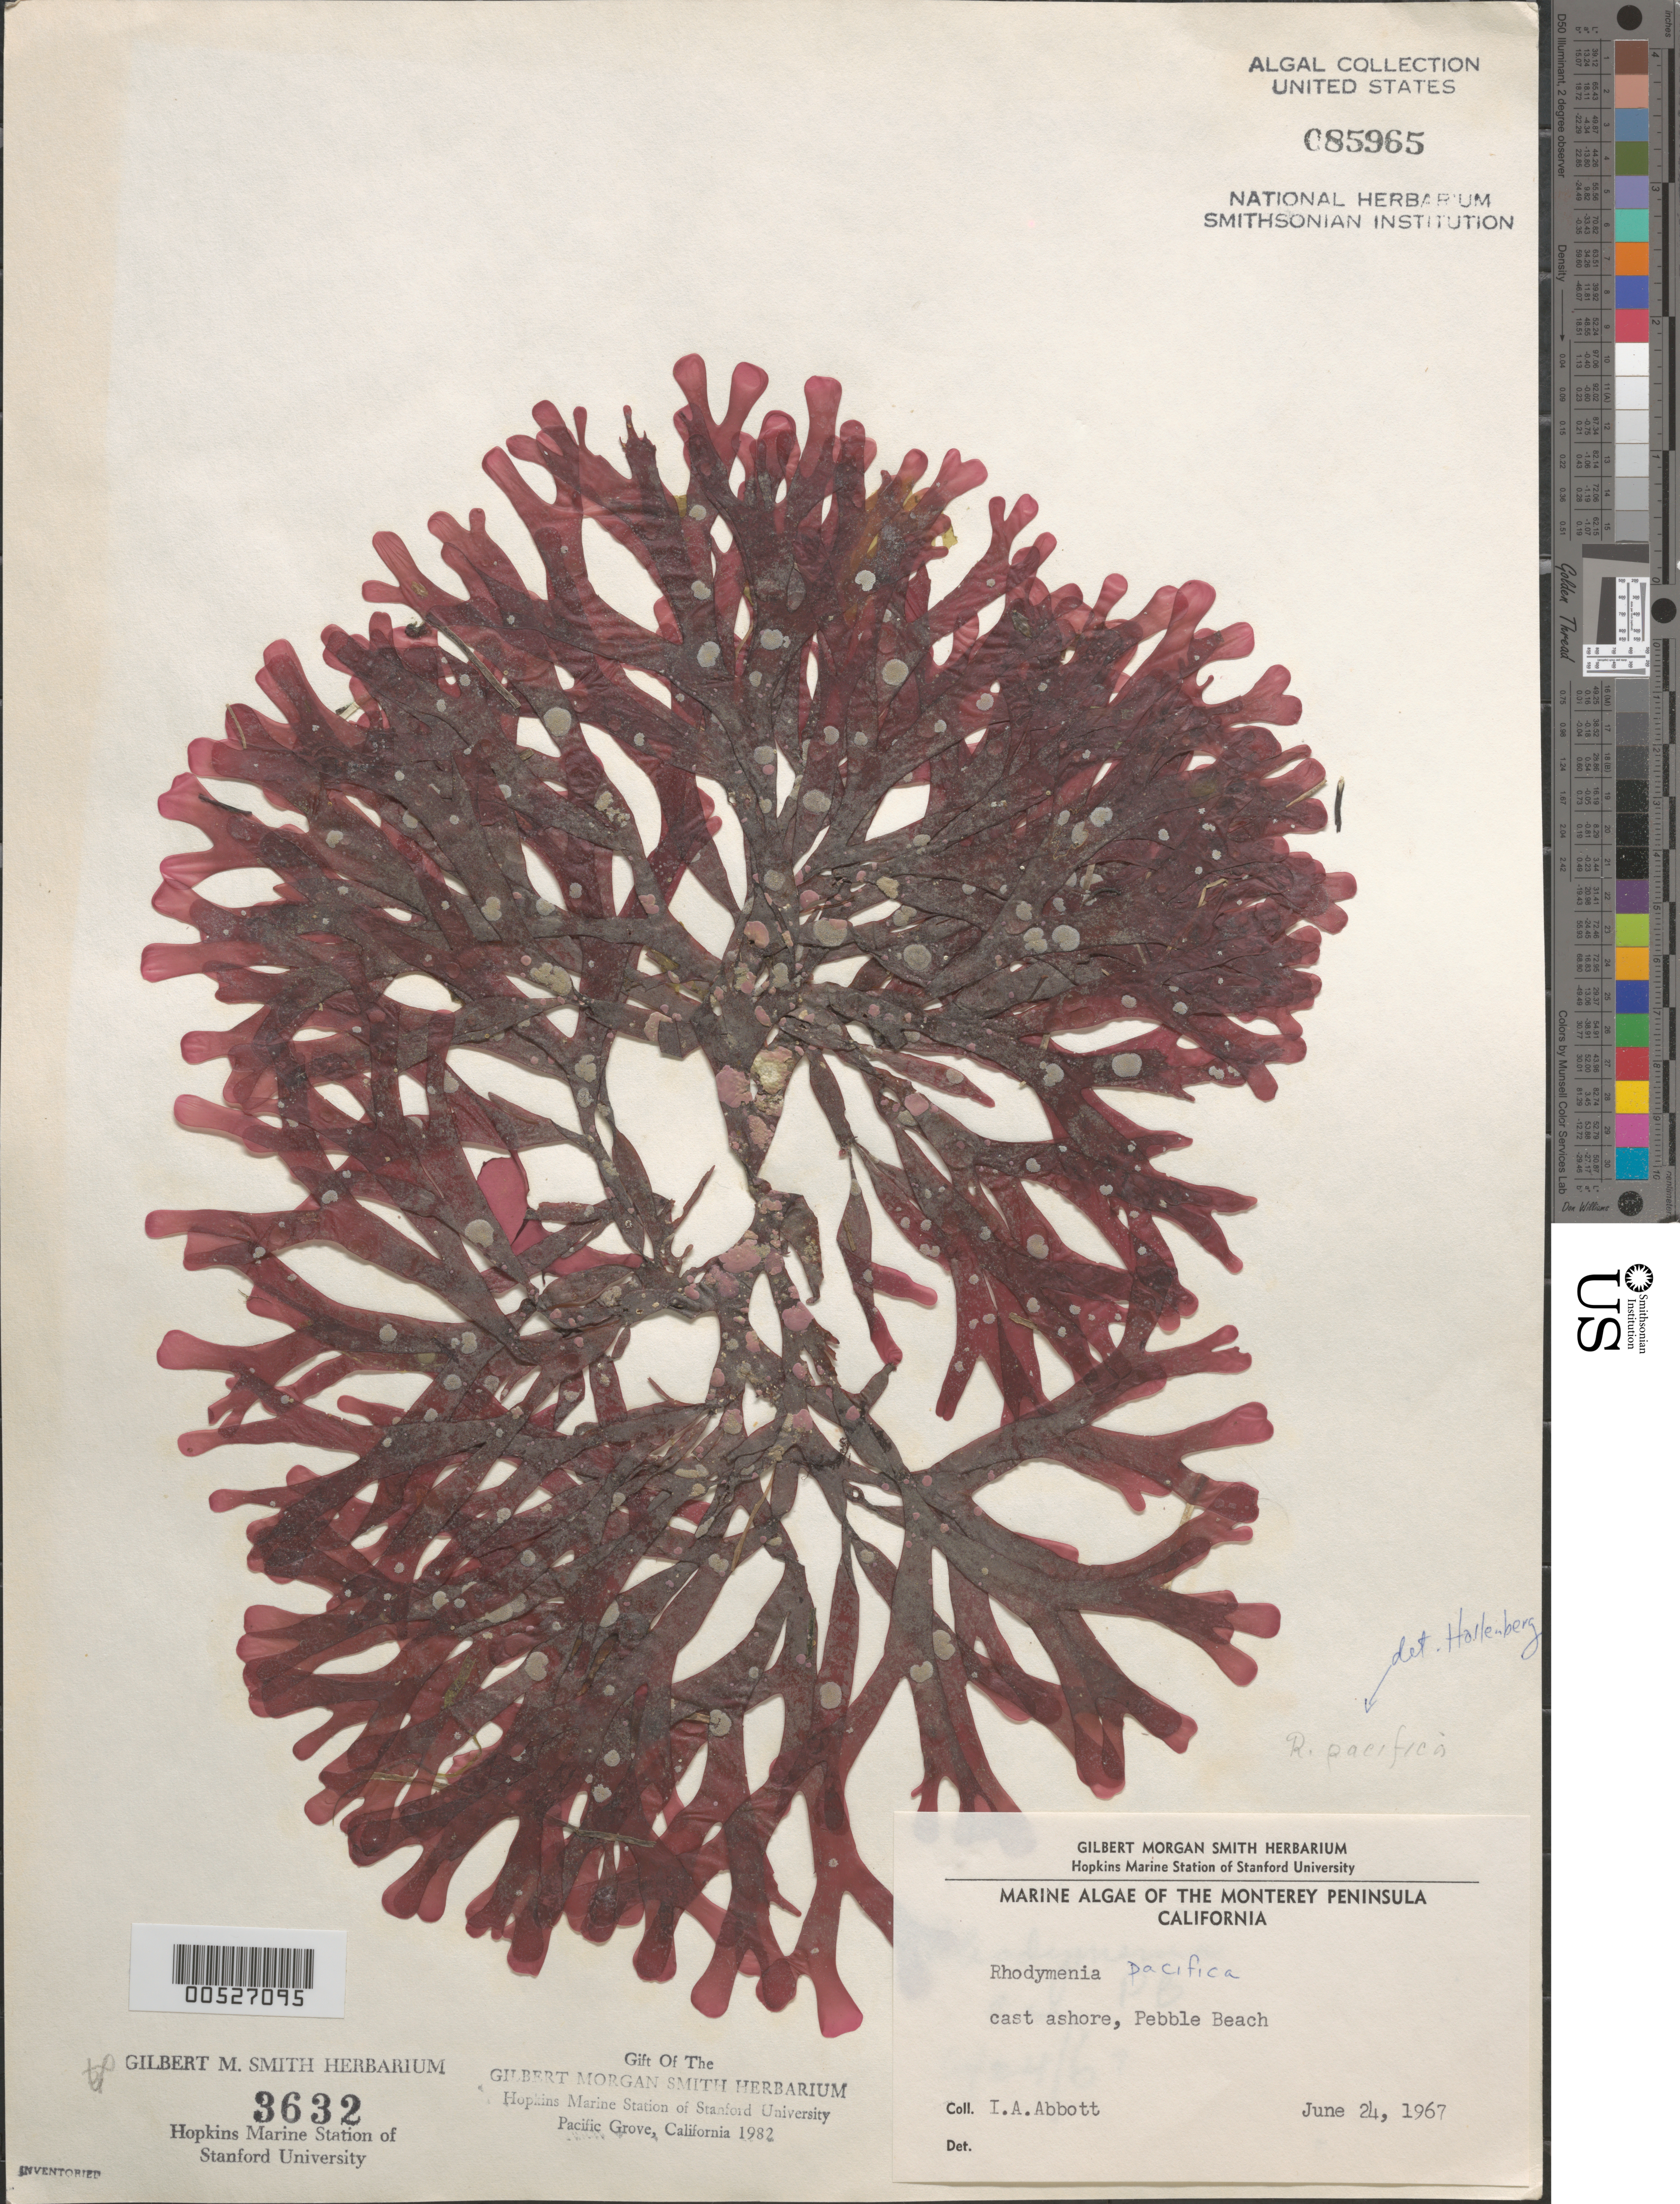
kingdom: Plantae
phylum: Rhodophyta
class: Florideophyceae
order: Rhodymeniales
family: Rhodymeniaceae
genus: Rhodymenia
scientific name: Rhodymenia pacifica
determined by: Hollenberg, George J.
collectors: I. A. Abbott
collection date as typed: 24 Jun 1967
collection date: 1967-06-24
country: United States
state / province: California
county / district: Monterey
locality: Pebble Beach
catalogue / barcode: US 85965